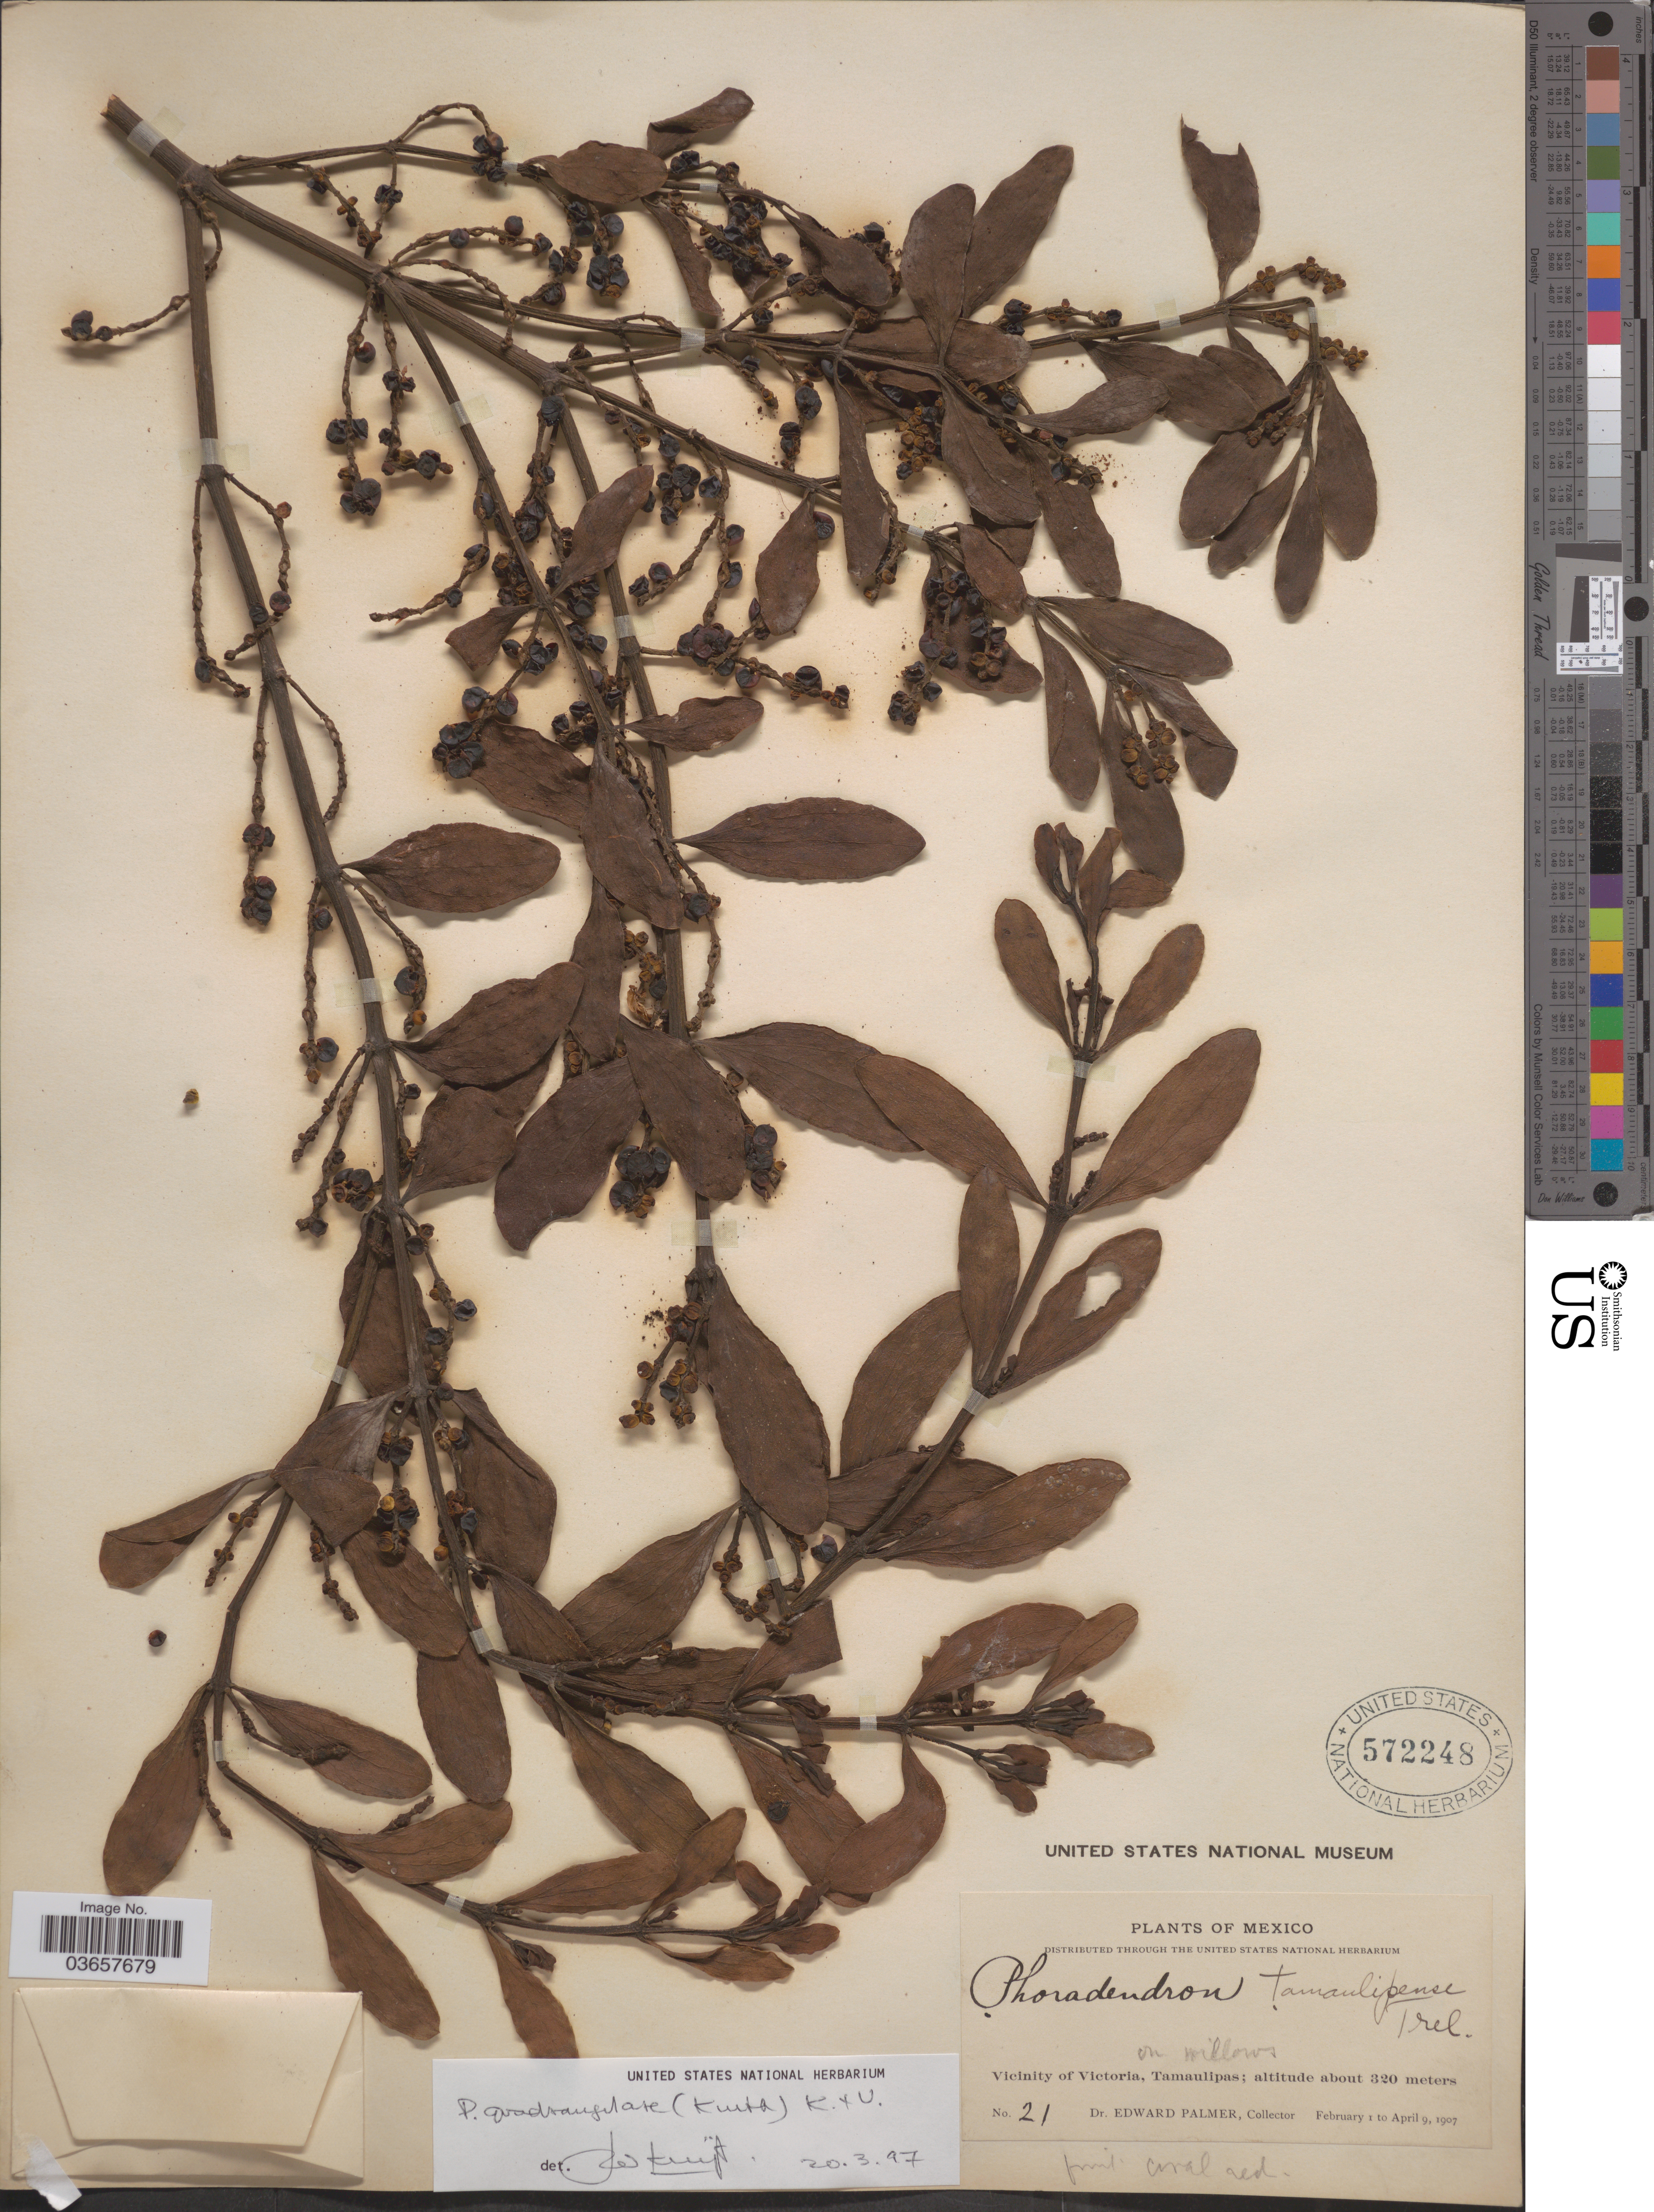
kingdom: Plantae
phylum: Tracheophyta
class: Magnoliopsida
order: Santalales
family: Viscaceae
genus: Phoradendron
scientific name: Phoradendron quadrangulare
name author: (Kunth) Griseb.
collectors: E. Palmer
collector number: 21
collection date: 1907-02-01/1907-04-09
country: Mexico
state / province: Tamaulipas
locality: Vicinity of Victoria.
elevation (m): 320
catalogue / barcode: US 572248